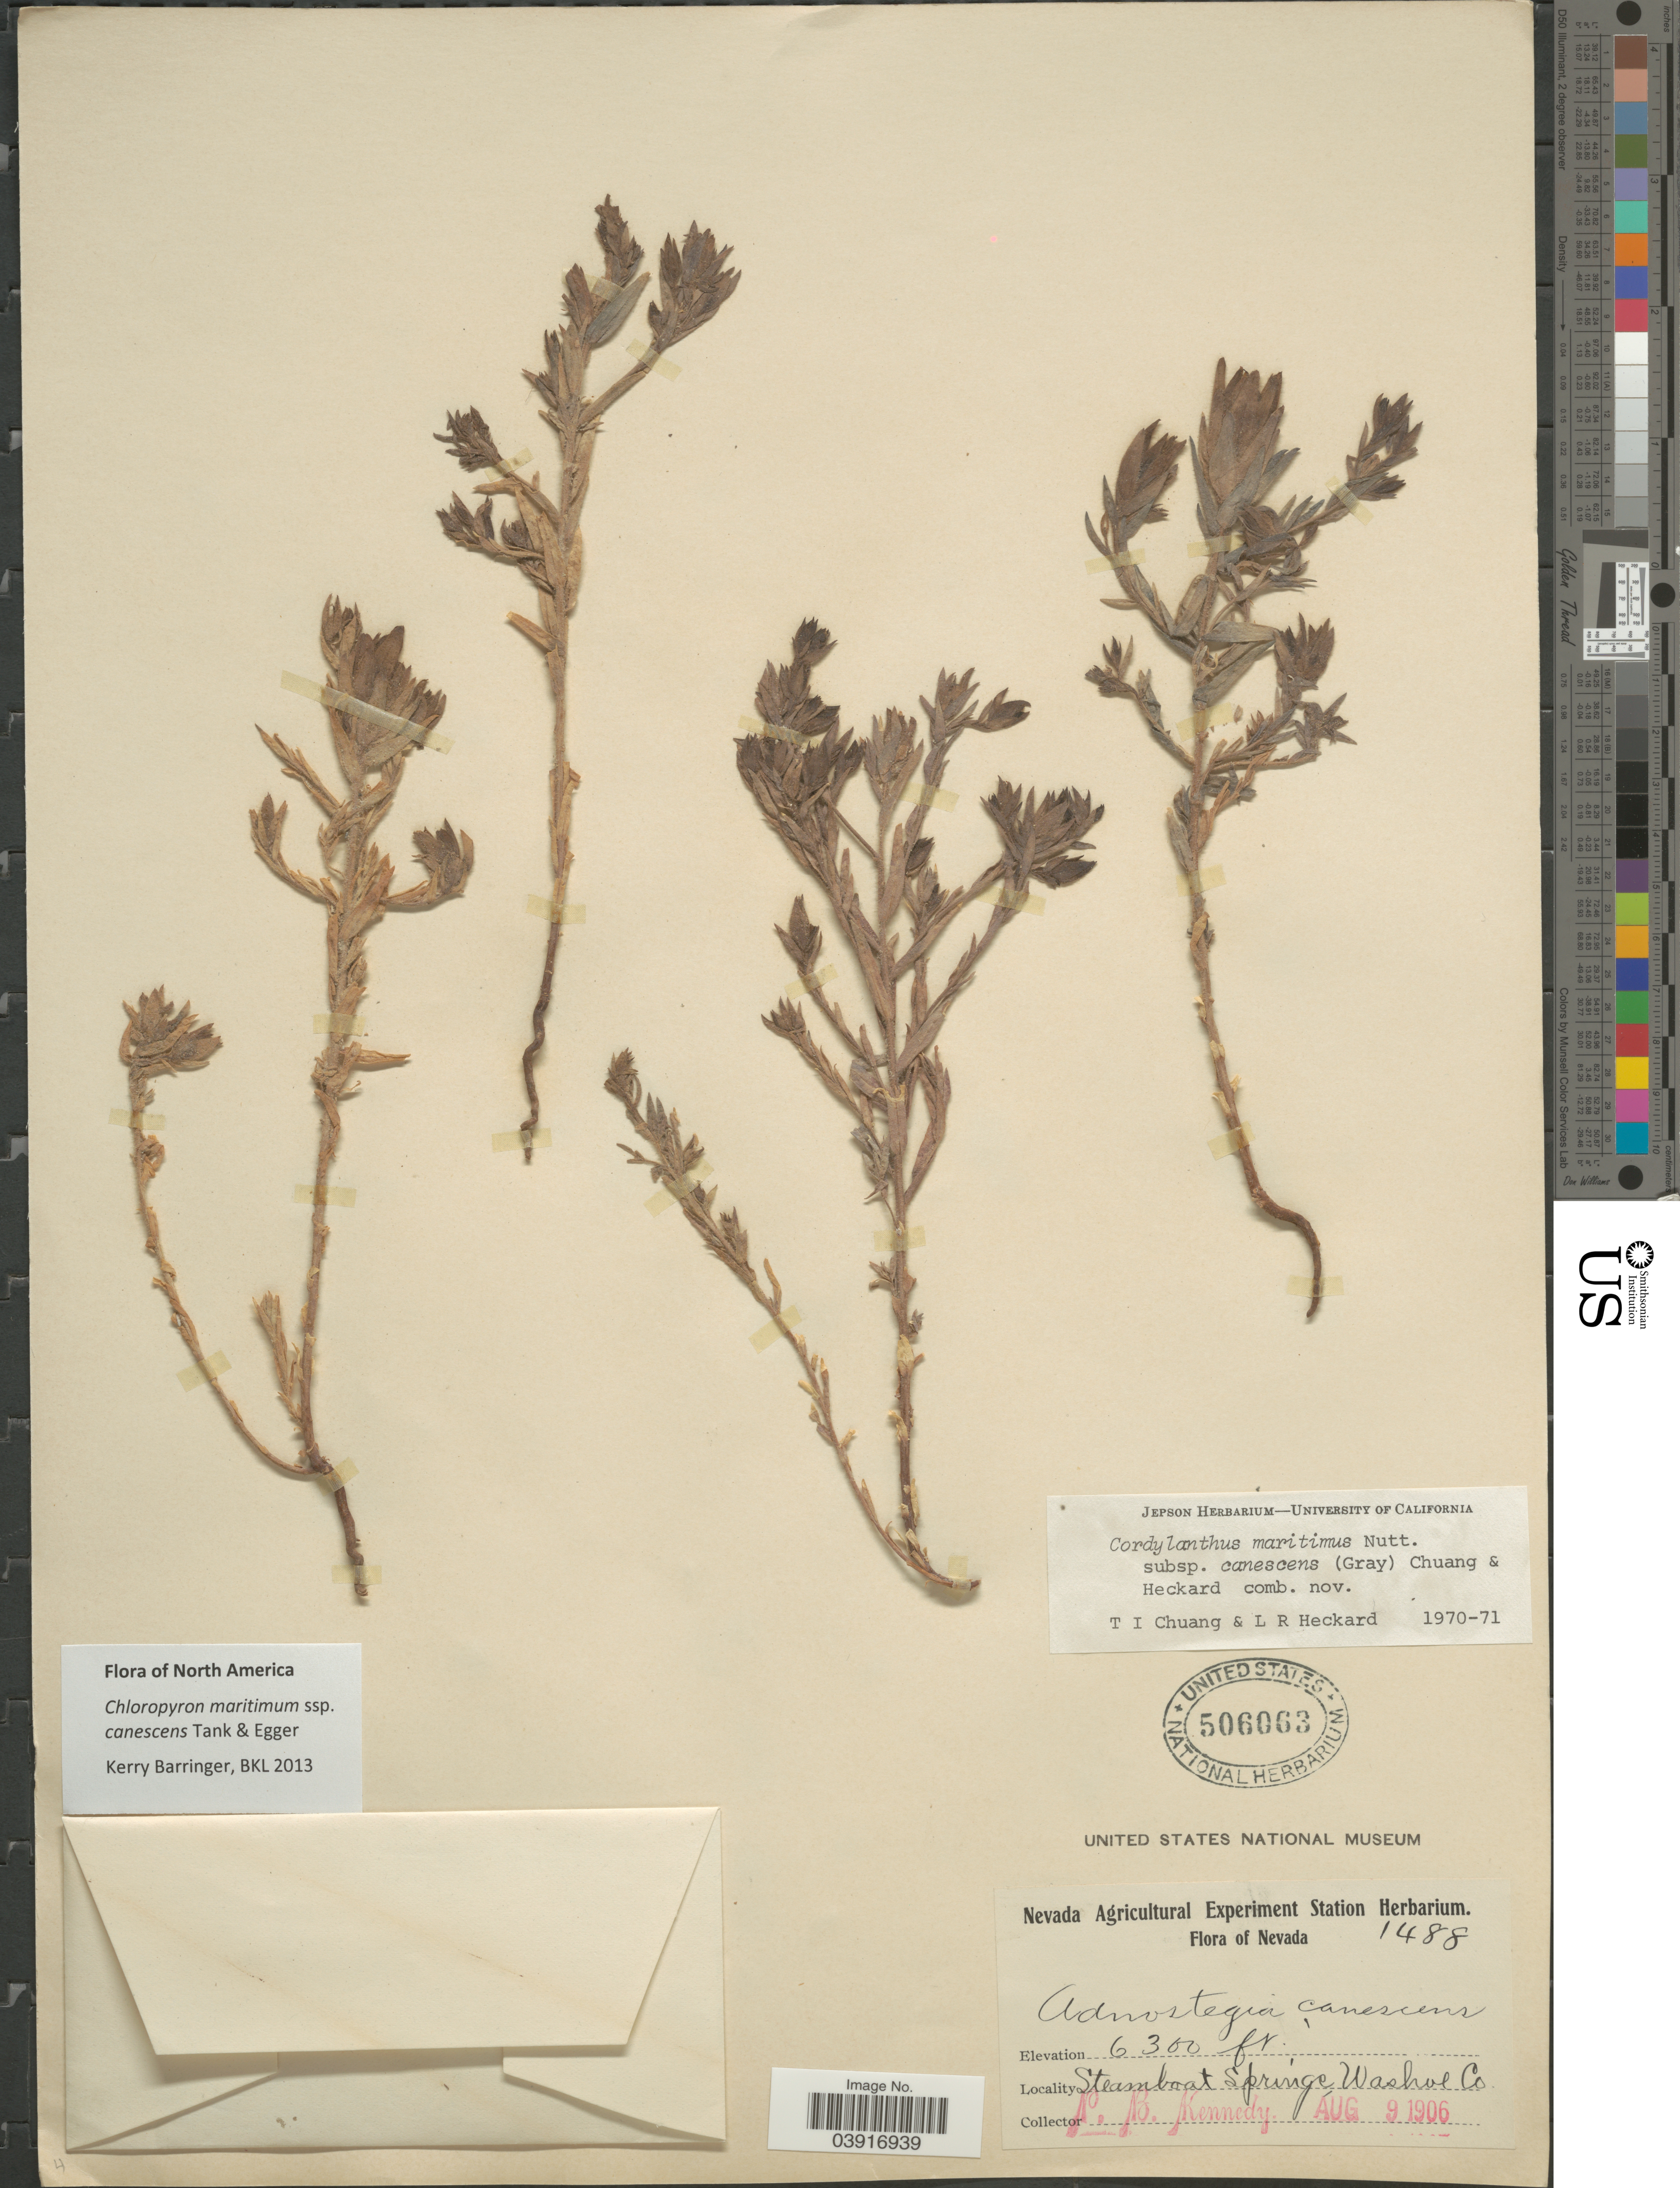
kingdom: Plantae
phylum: Tracheophyta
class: Magnoliopsida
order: Lamiales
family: Orobanchaceae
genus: Chloropyron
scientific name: Chloropyron maritimum subsp. canescens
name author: (A. Gray) Tank & J.M. Egger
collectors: P. B. Kennedy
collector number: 1488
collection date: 1906-08-09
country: United States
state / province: Nevada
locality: Steamboat Springs, Washoe Co.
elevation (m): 1920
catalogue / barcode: US 506063